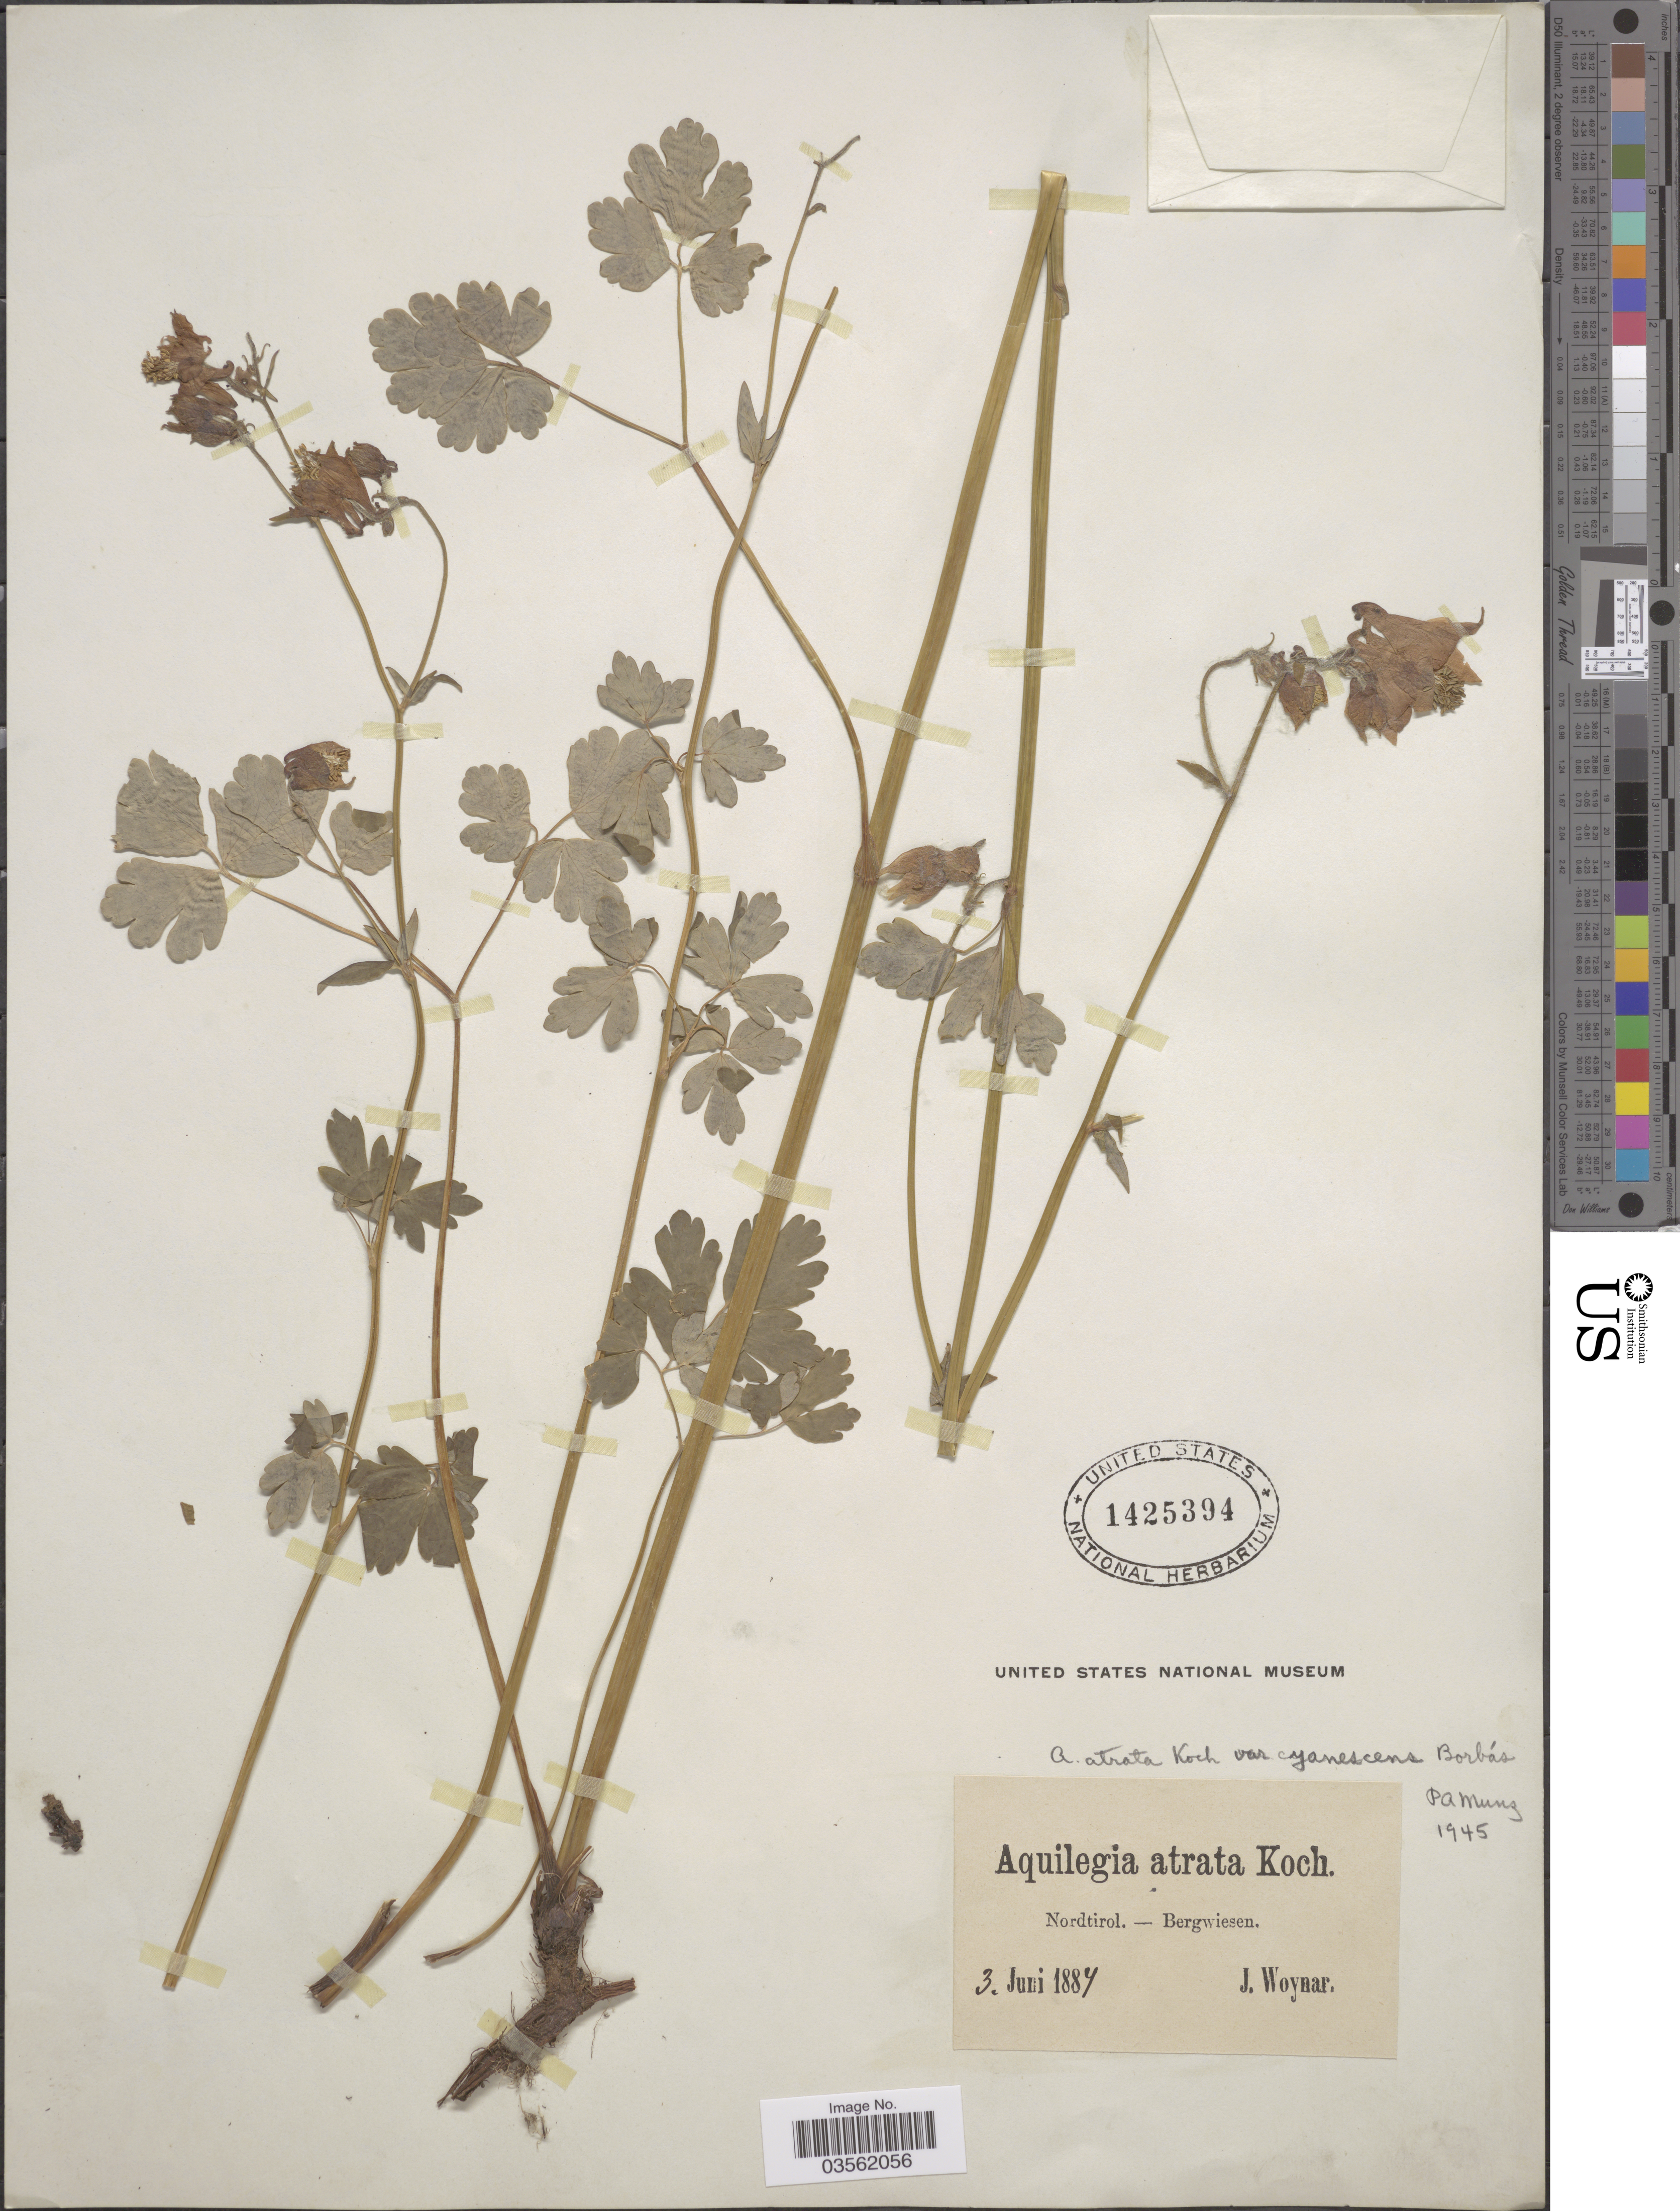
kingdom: Plantae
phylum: Tracheophyta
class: Magnoliopsida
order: Ranunculales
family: Ranunculaceae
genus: Aquilegia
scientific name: Aquilegia atrata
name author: Koch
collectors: J. Woynar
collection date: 1884-06-03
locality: Nordtirol. - Bergwiesen.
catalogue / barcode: US 1425394